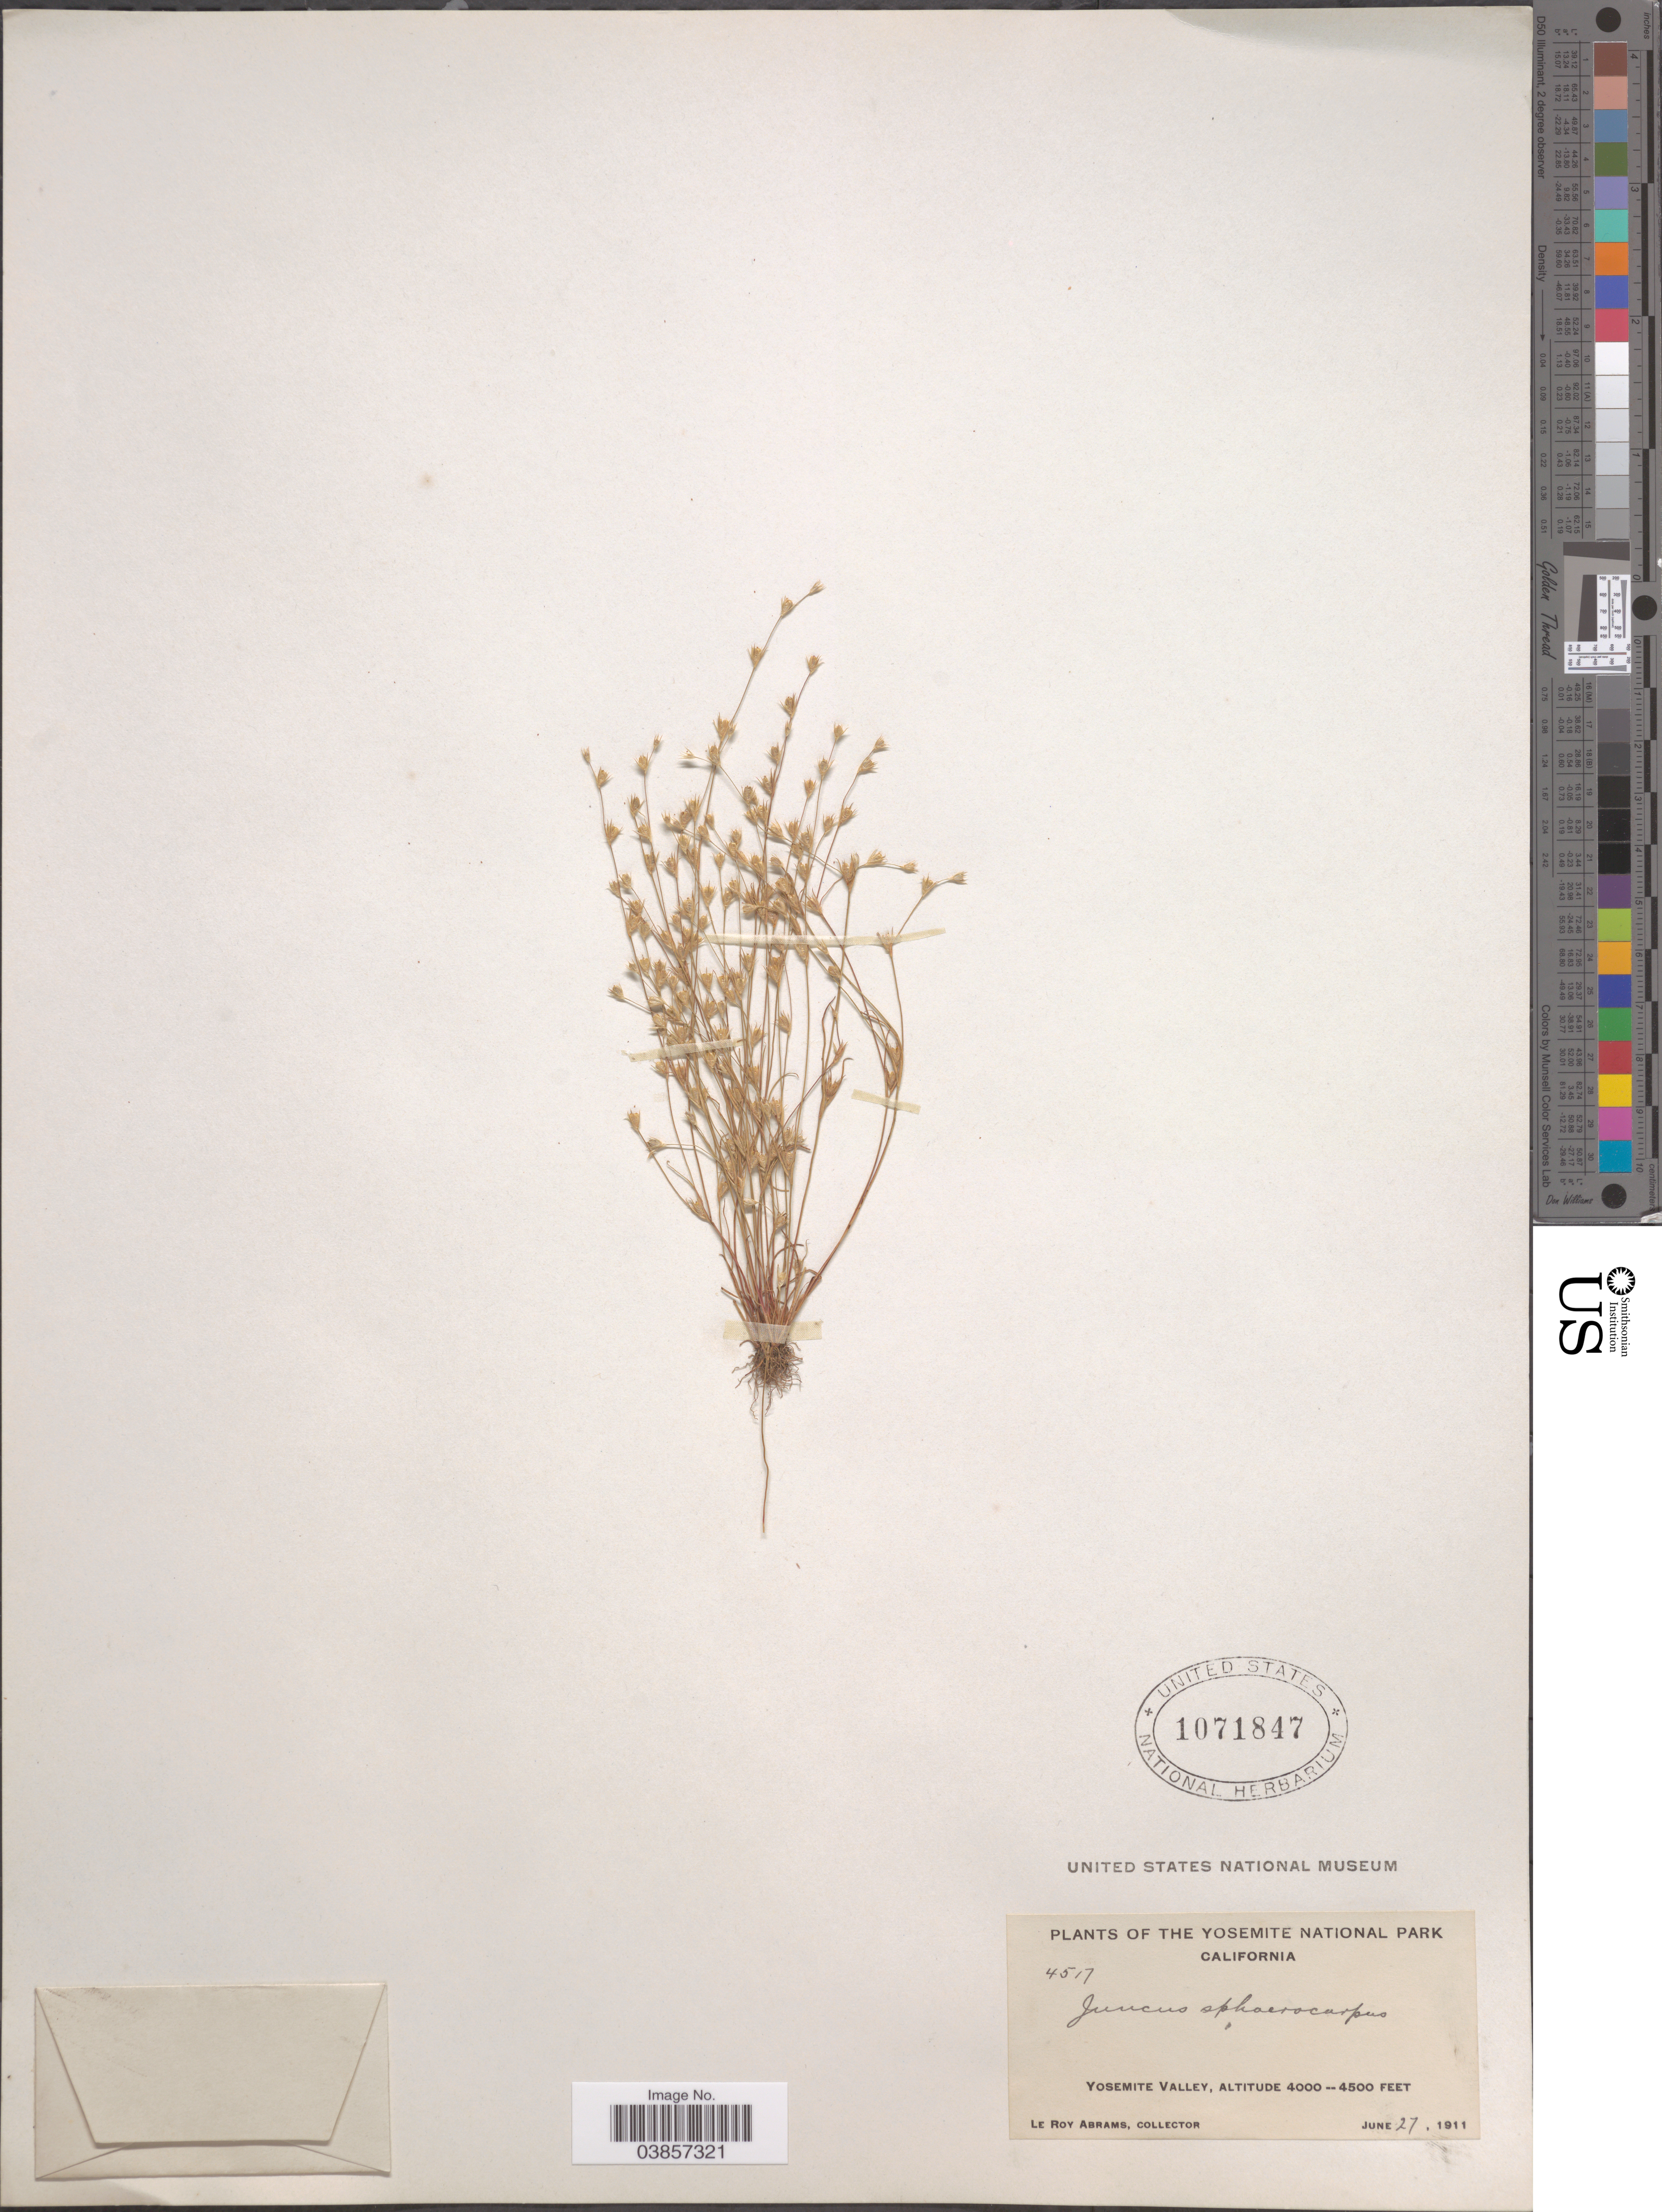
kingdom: Plantae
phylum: Tracheophyta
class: Liliopsida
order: Poales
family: Juncaceae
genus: Juncus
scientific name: Juncus sphaerocarpus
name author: Nees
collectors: L. Abrams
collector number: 4517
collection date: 1911-06-27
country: United States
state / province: California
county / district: Mariposa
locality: The Yosemite National Park. Yosemite Valley.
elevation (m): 1219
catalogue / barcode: US 1071847